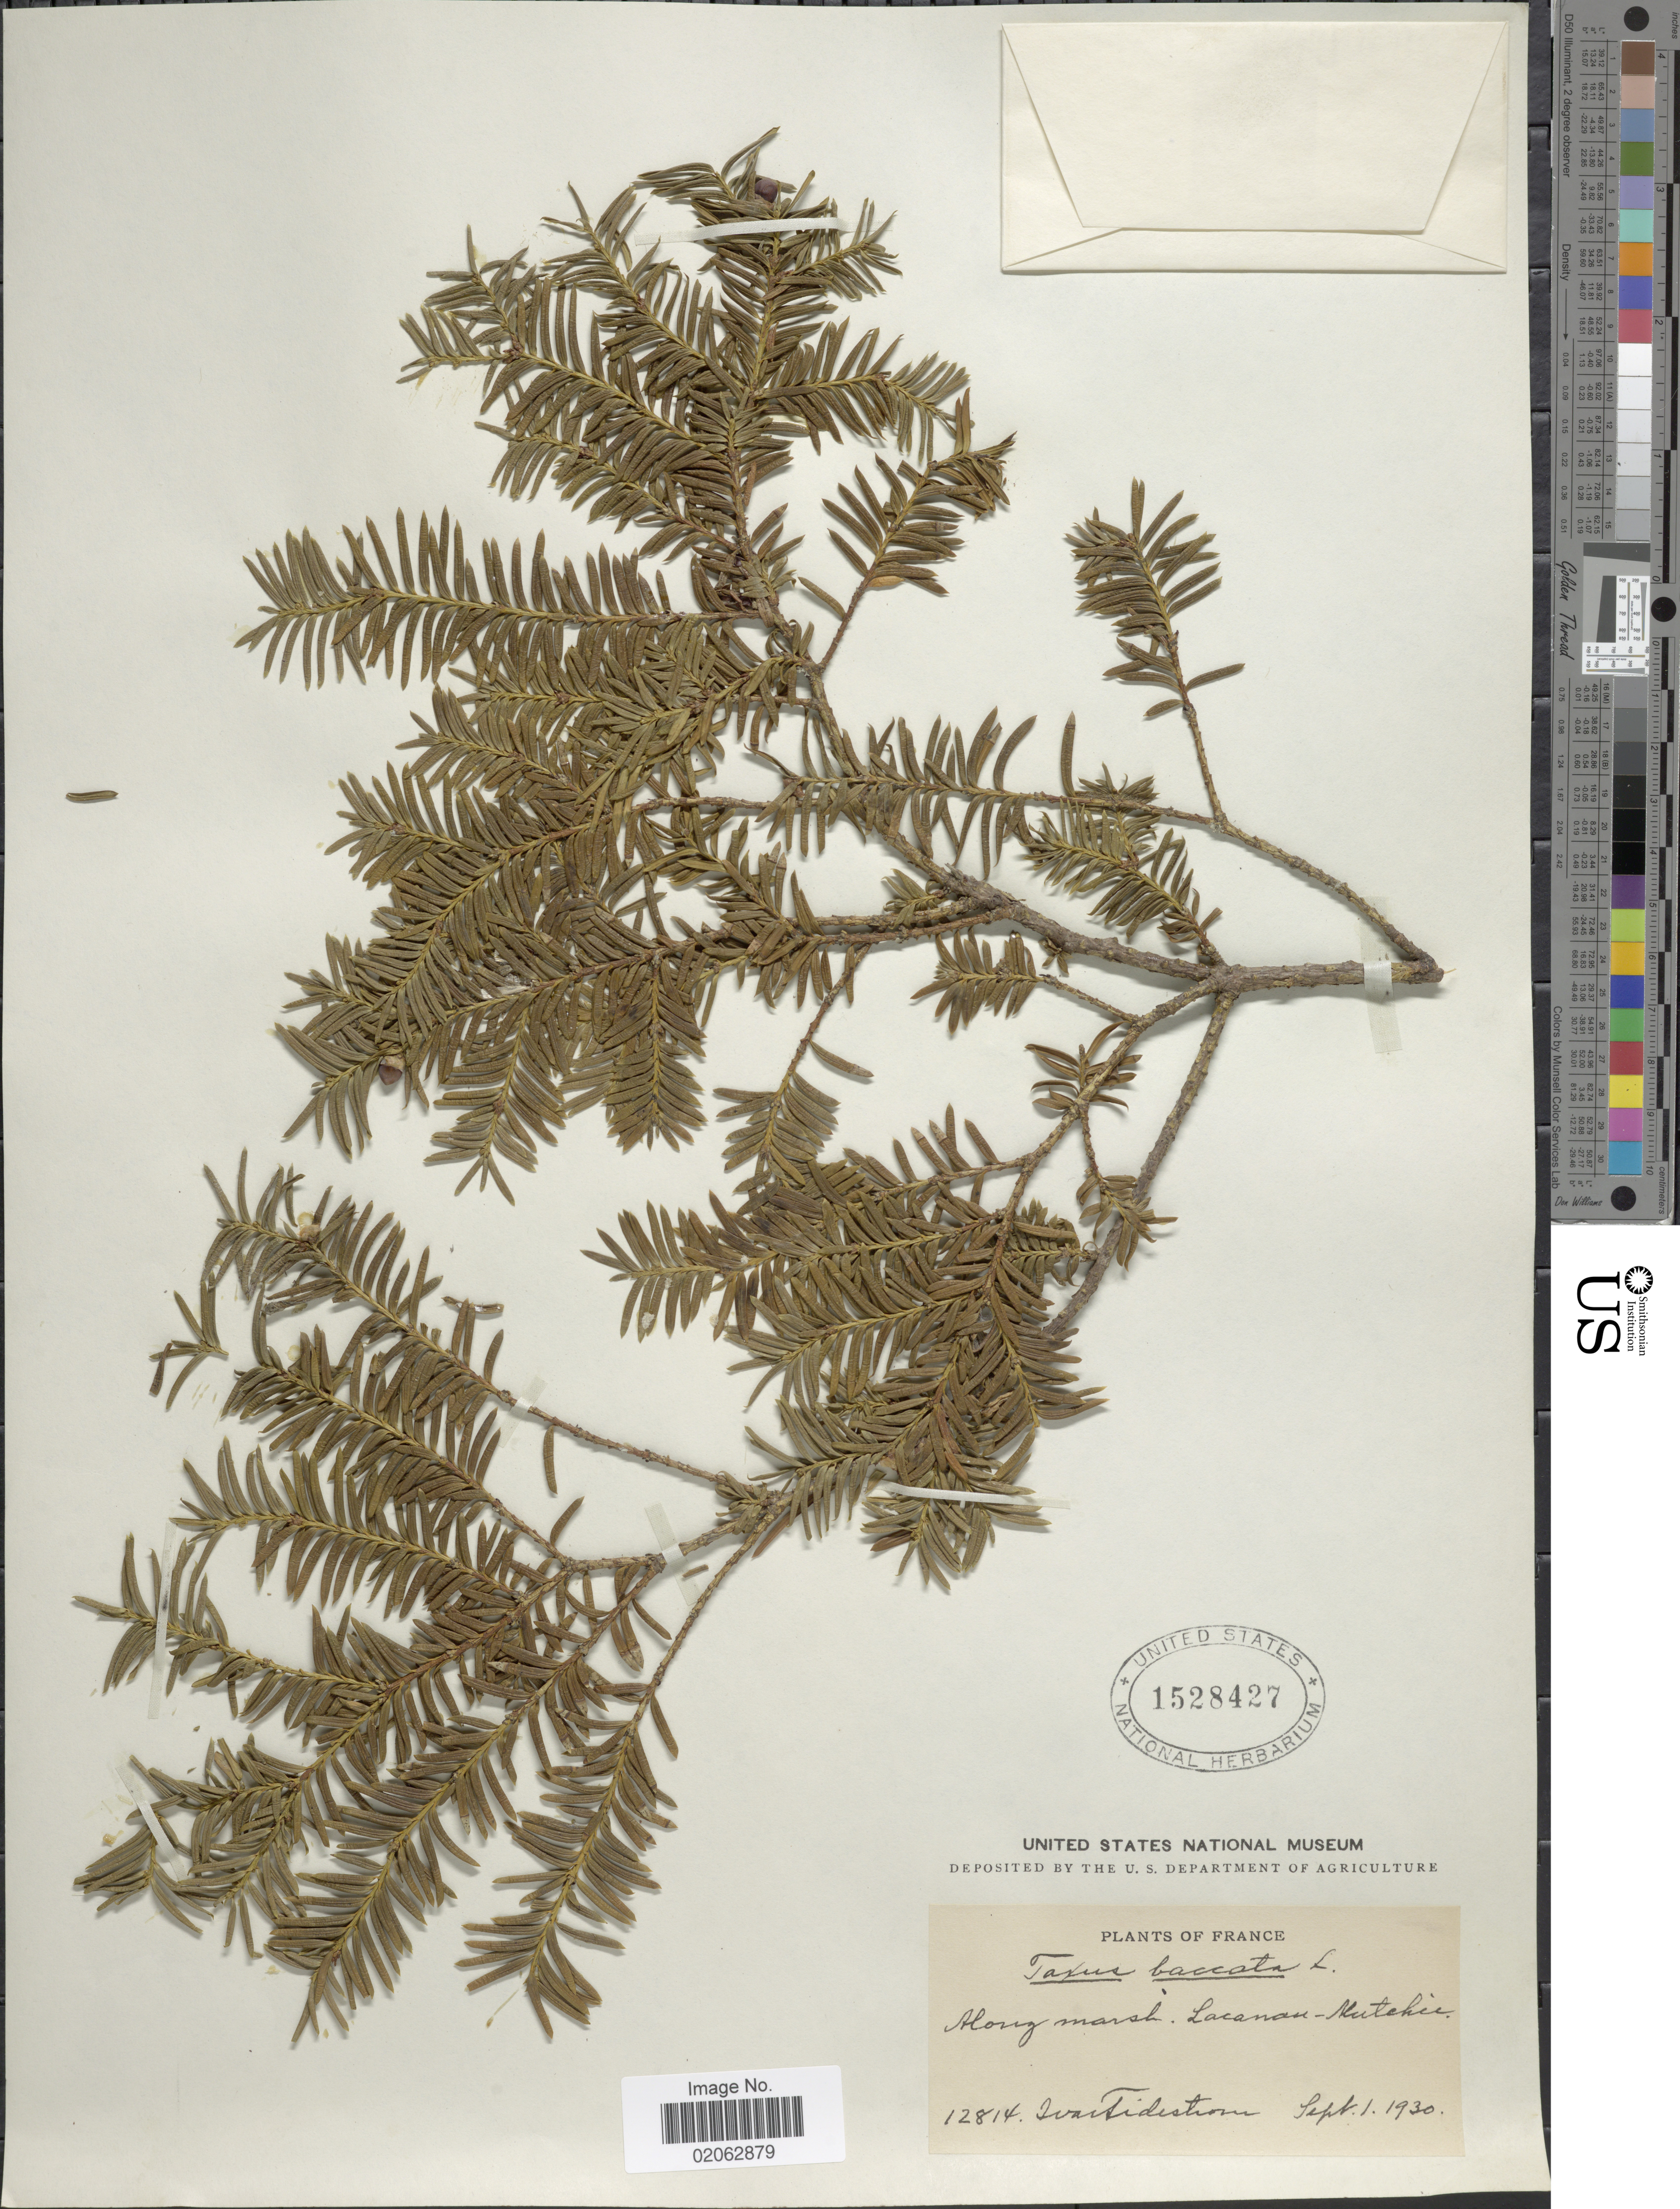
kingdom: Plantae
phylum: Tracheophyta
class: Pinopsida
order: Pinales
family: Taxaceae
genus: Taxus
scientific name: Taxus sp.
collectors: I. F. Tidestrom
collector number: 12814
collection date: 1930-09-01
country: France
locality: Along marsh Lacanau-Mutchir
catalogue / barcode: US 1528427